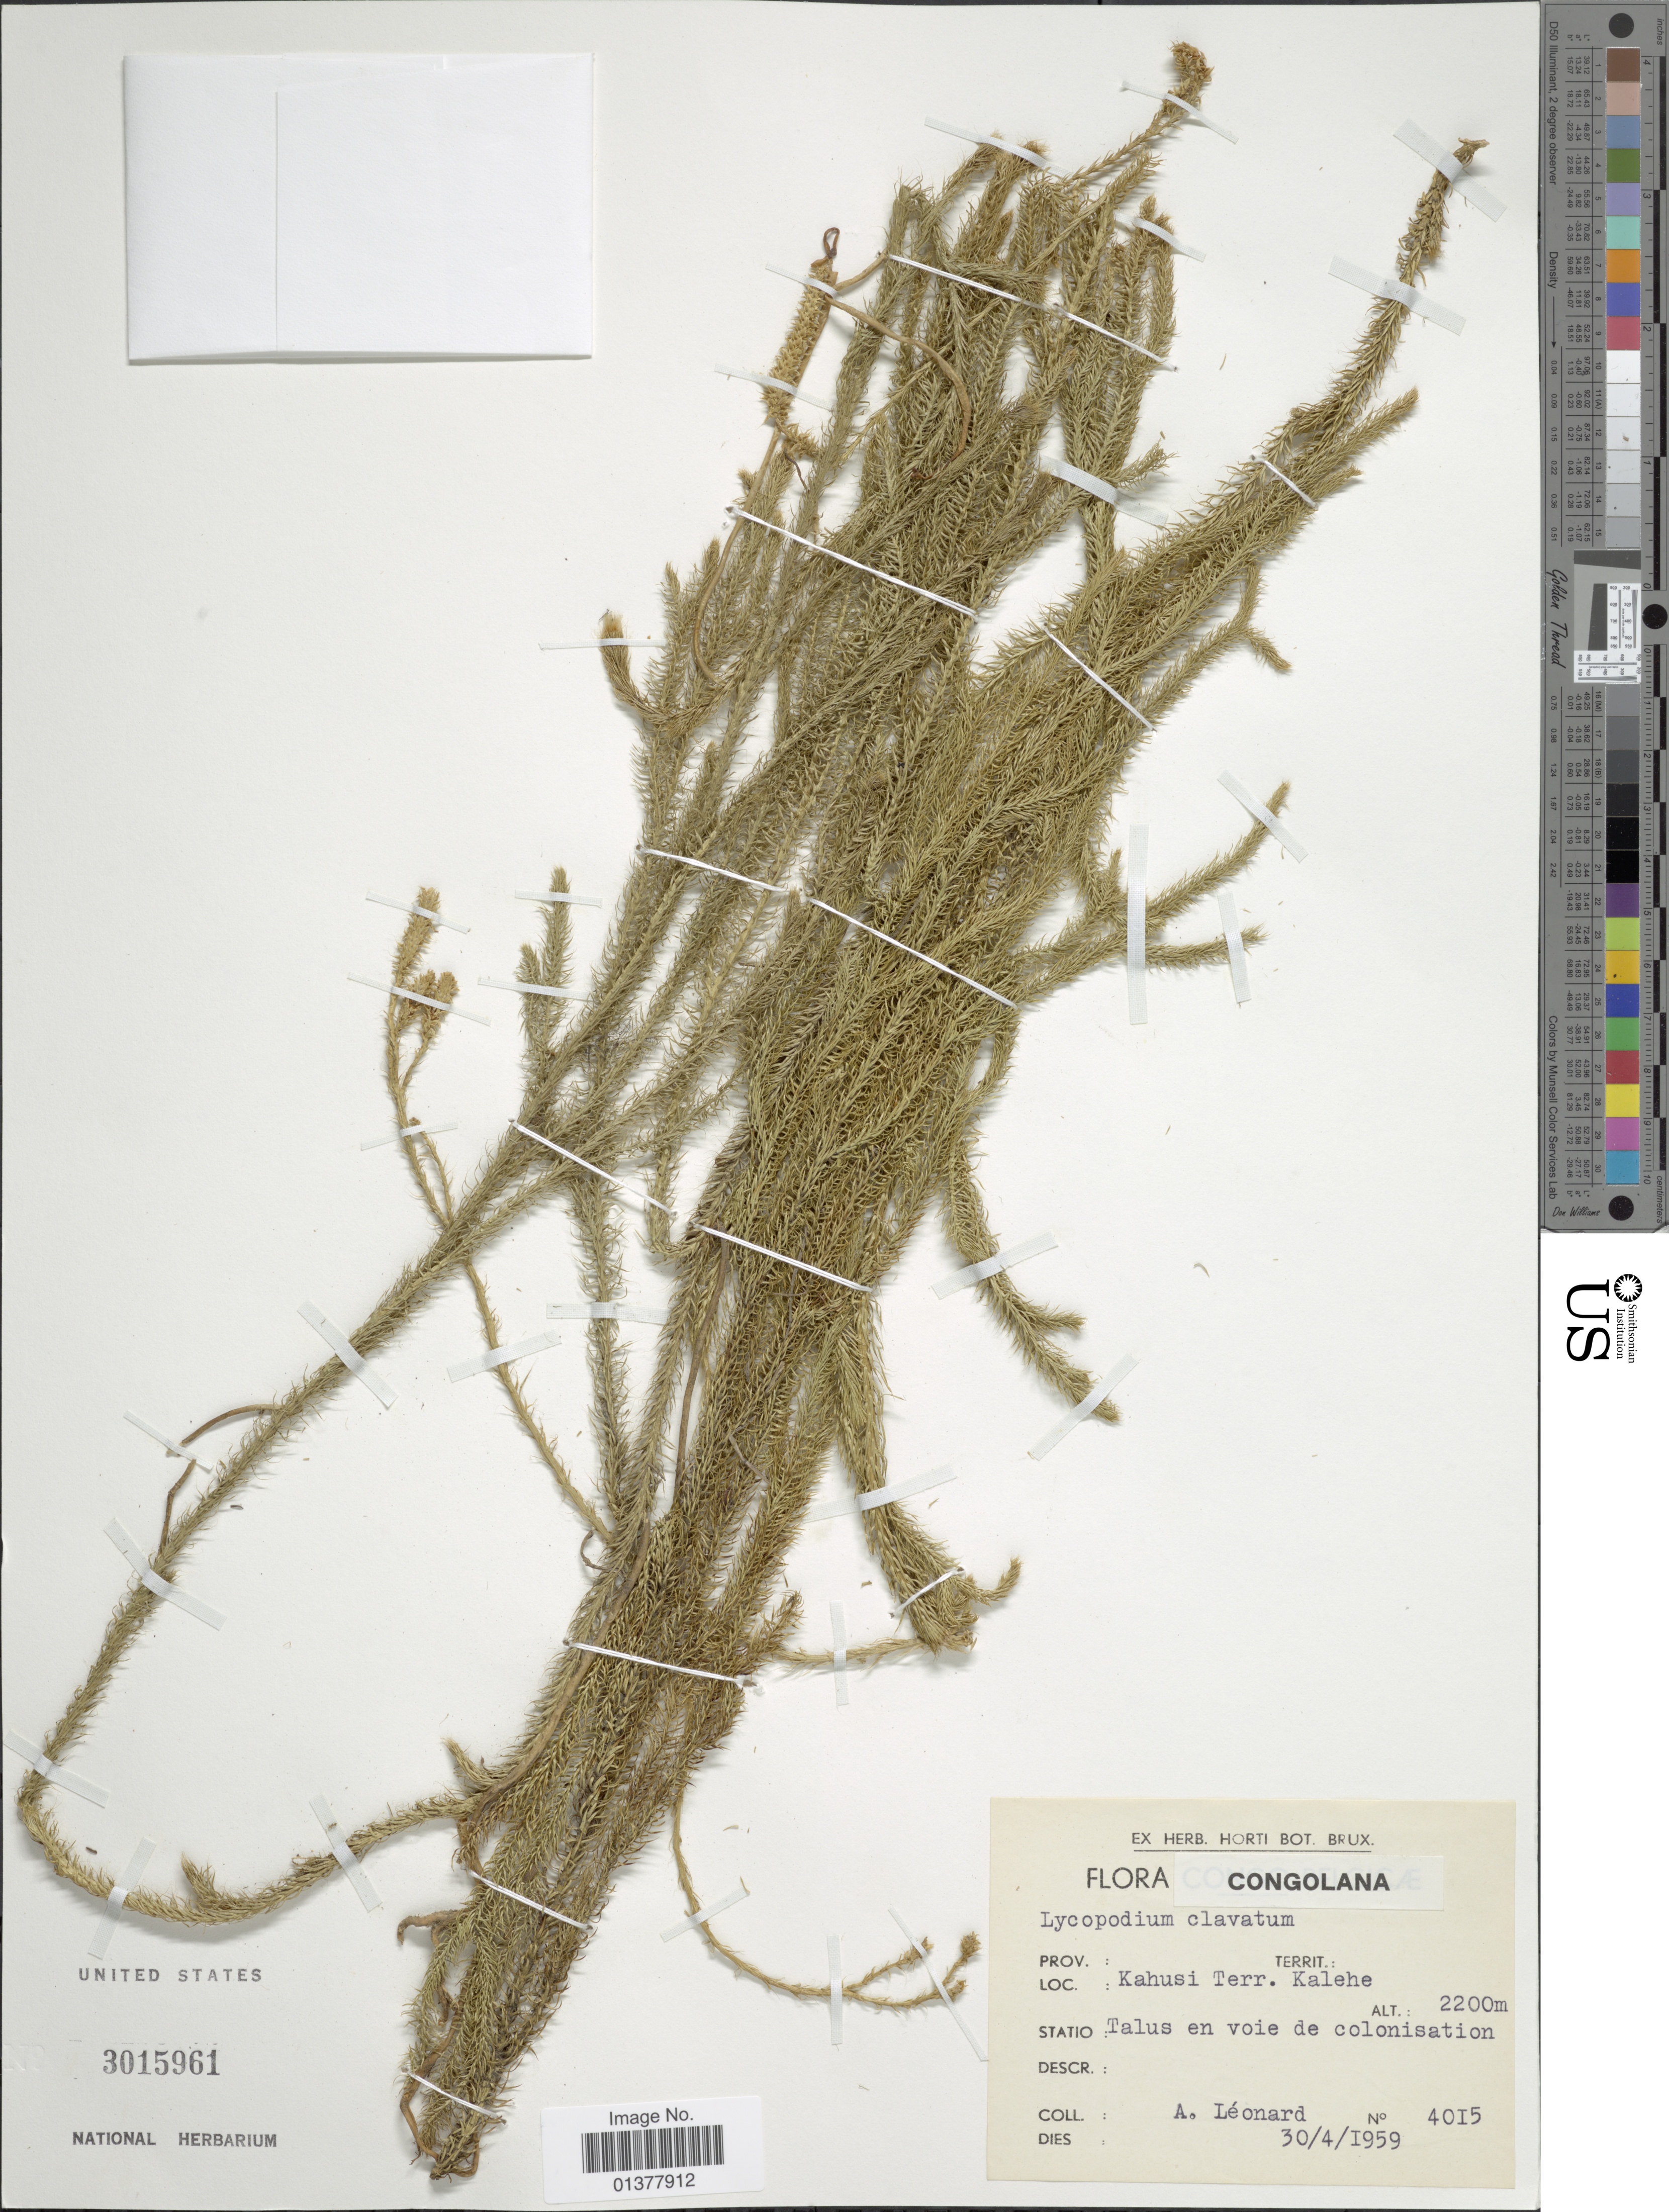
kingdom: Plantae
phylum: Tracheophyta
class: Lycopodiopsida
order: Lycopodiales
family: Lycopodiaceae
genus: Lycopodium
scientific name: Lycopodium clavatum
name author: L.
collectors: A. Leonard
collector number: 4015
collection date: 1959-04-30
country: Congo, Democratic Republic of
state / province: Sud-Kivu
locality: Congoland, Kahusi Terr. Kalehe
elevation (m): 2200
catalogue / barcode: US 3015961